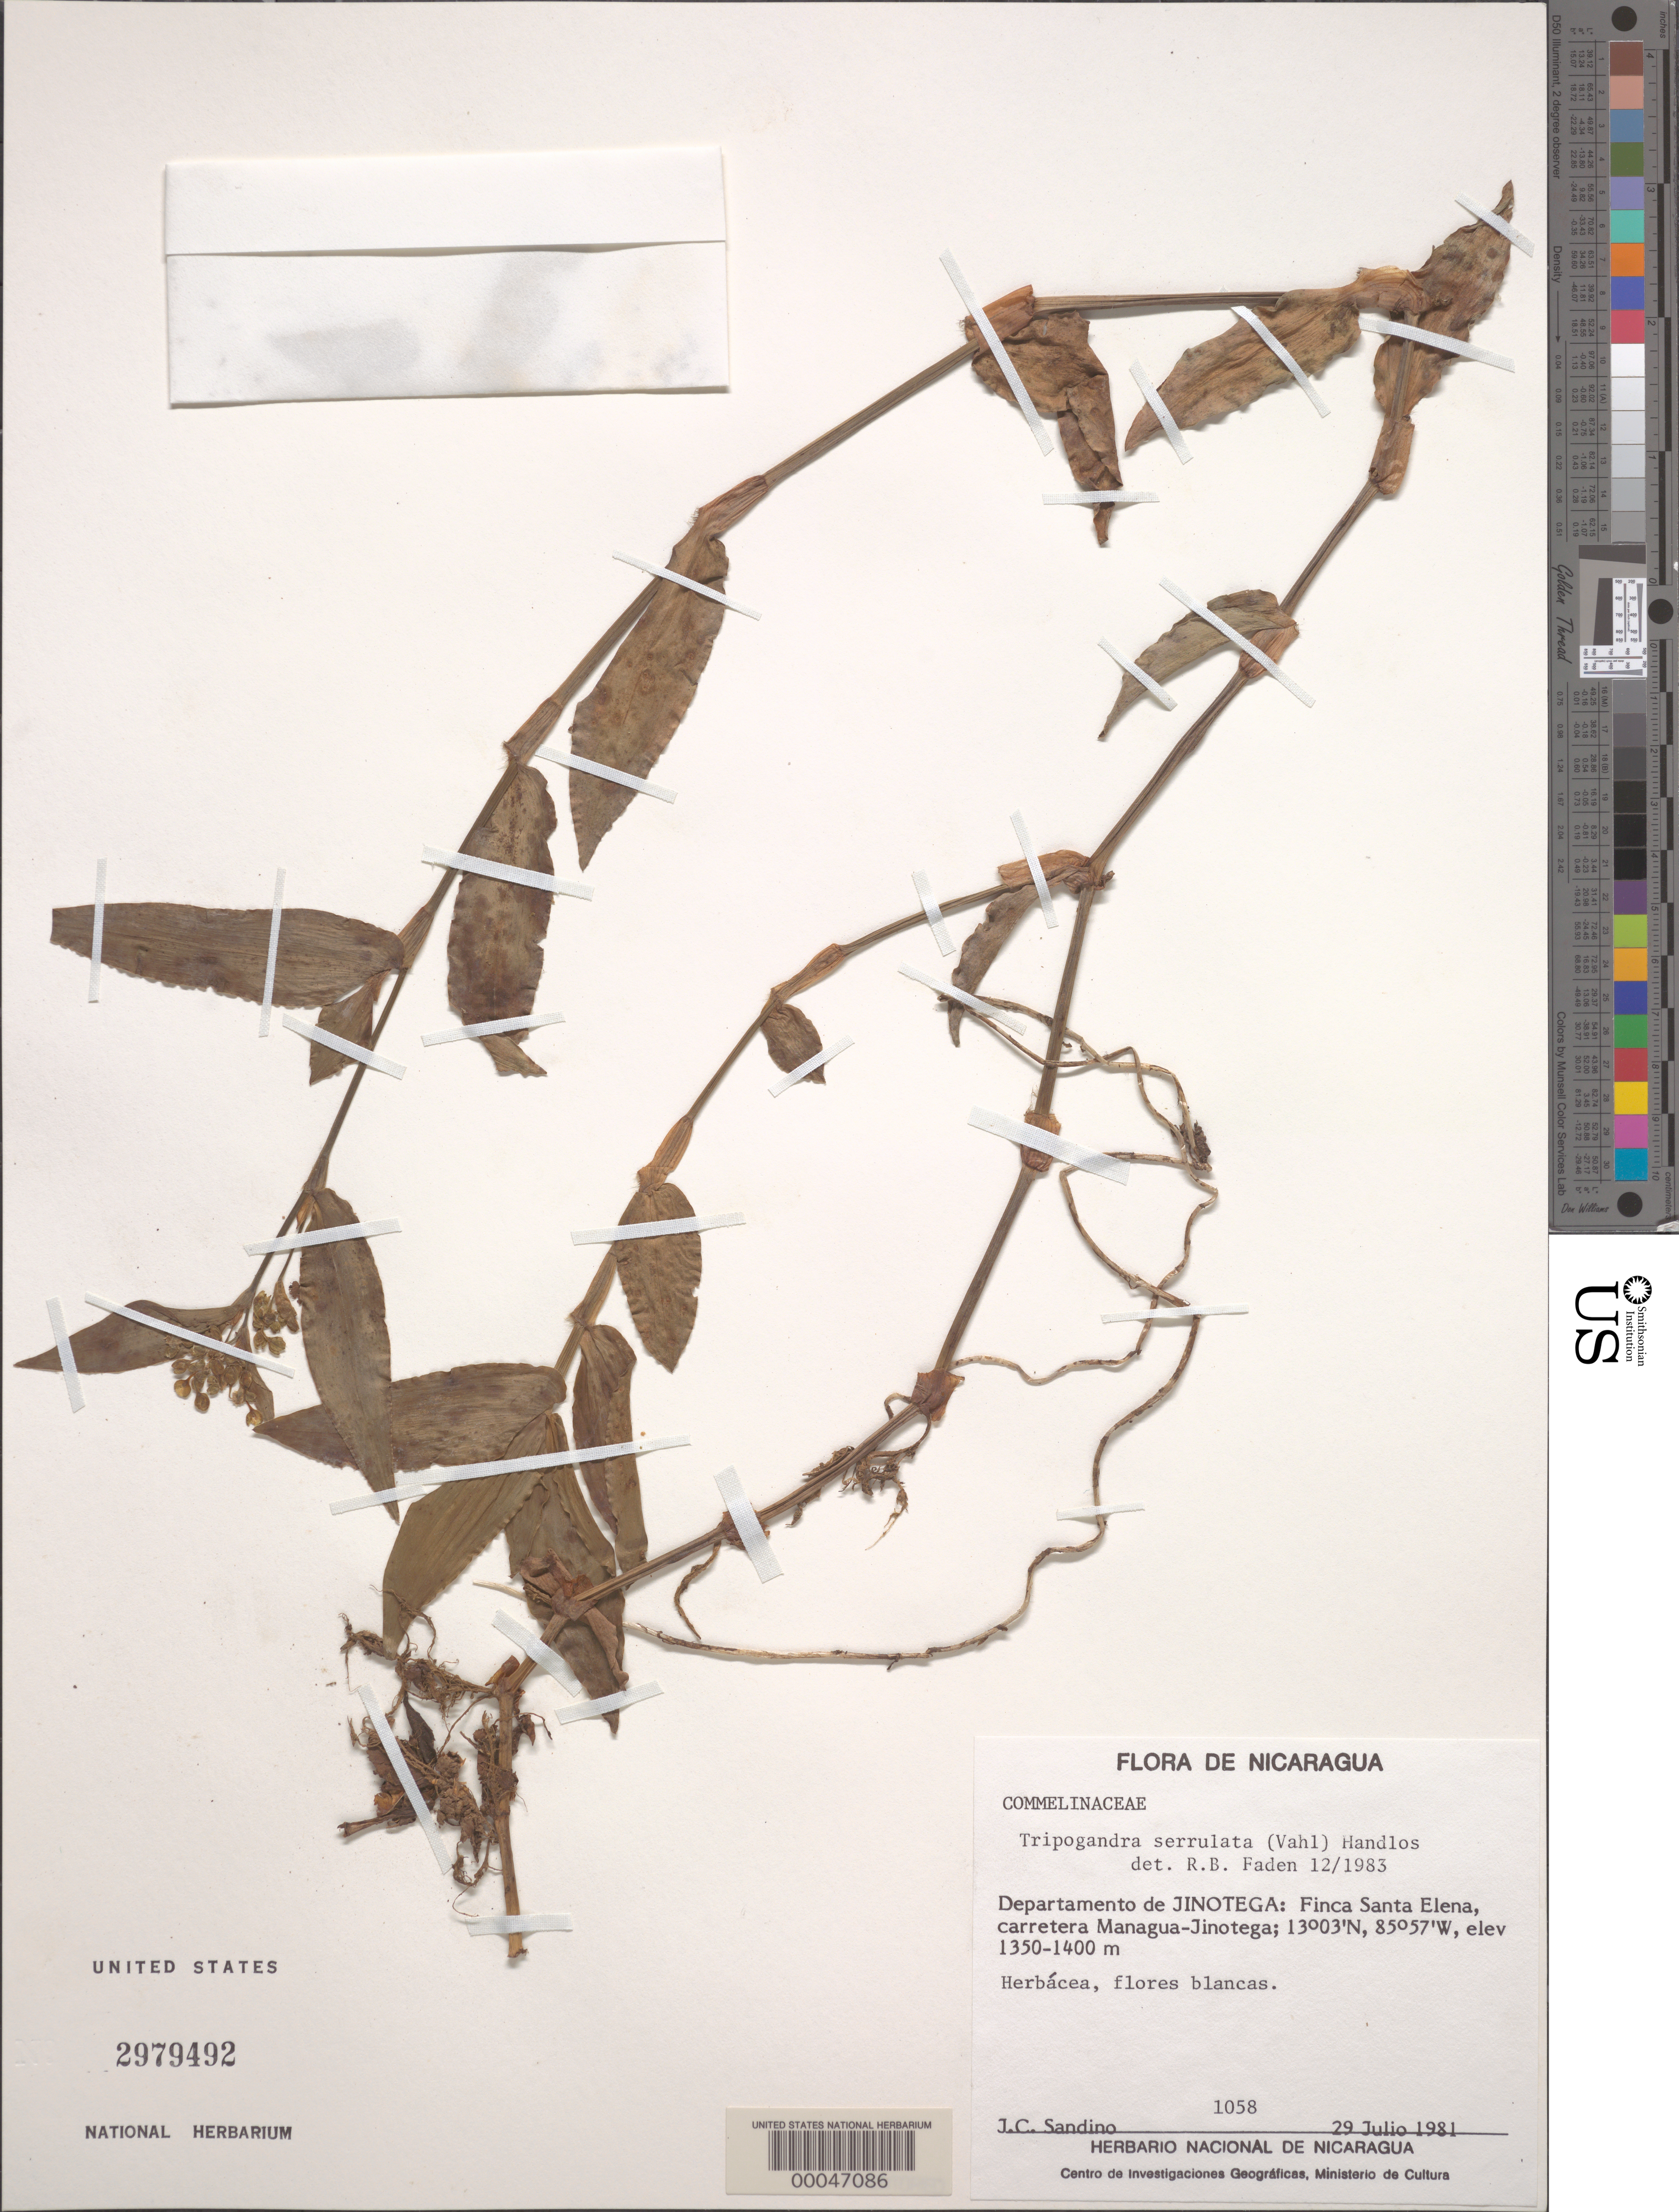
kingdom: Plantae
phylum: Tracheophyta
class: Liliopsida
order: Commelinales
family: Commelinaceae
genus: Tripogandra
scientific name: Tripogandra serrulata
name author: (Vahl) Handlos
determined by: Faden, Robert B., (US), Smithsonian Institution - National Museum of Natural History (UNITED STATES)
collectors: J. Sandino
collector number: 1058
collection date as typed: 29 Jul 1981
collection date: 1981-07-29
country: Nicaragua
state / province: Jinotega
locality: Finca santa elena, carretera managua-jinotega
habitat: Roadside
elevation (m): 1350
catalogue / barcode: US 2979492